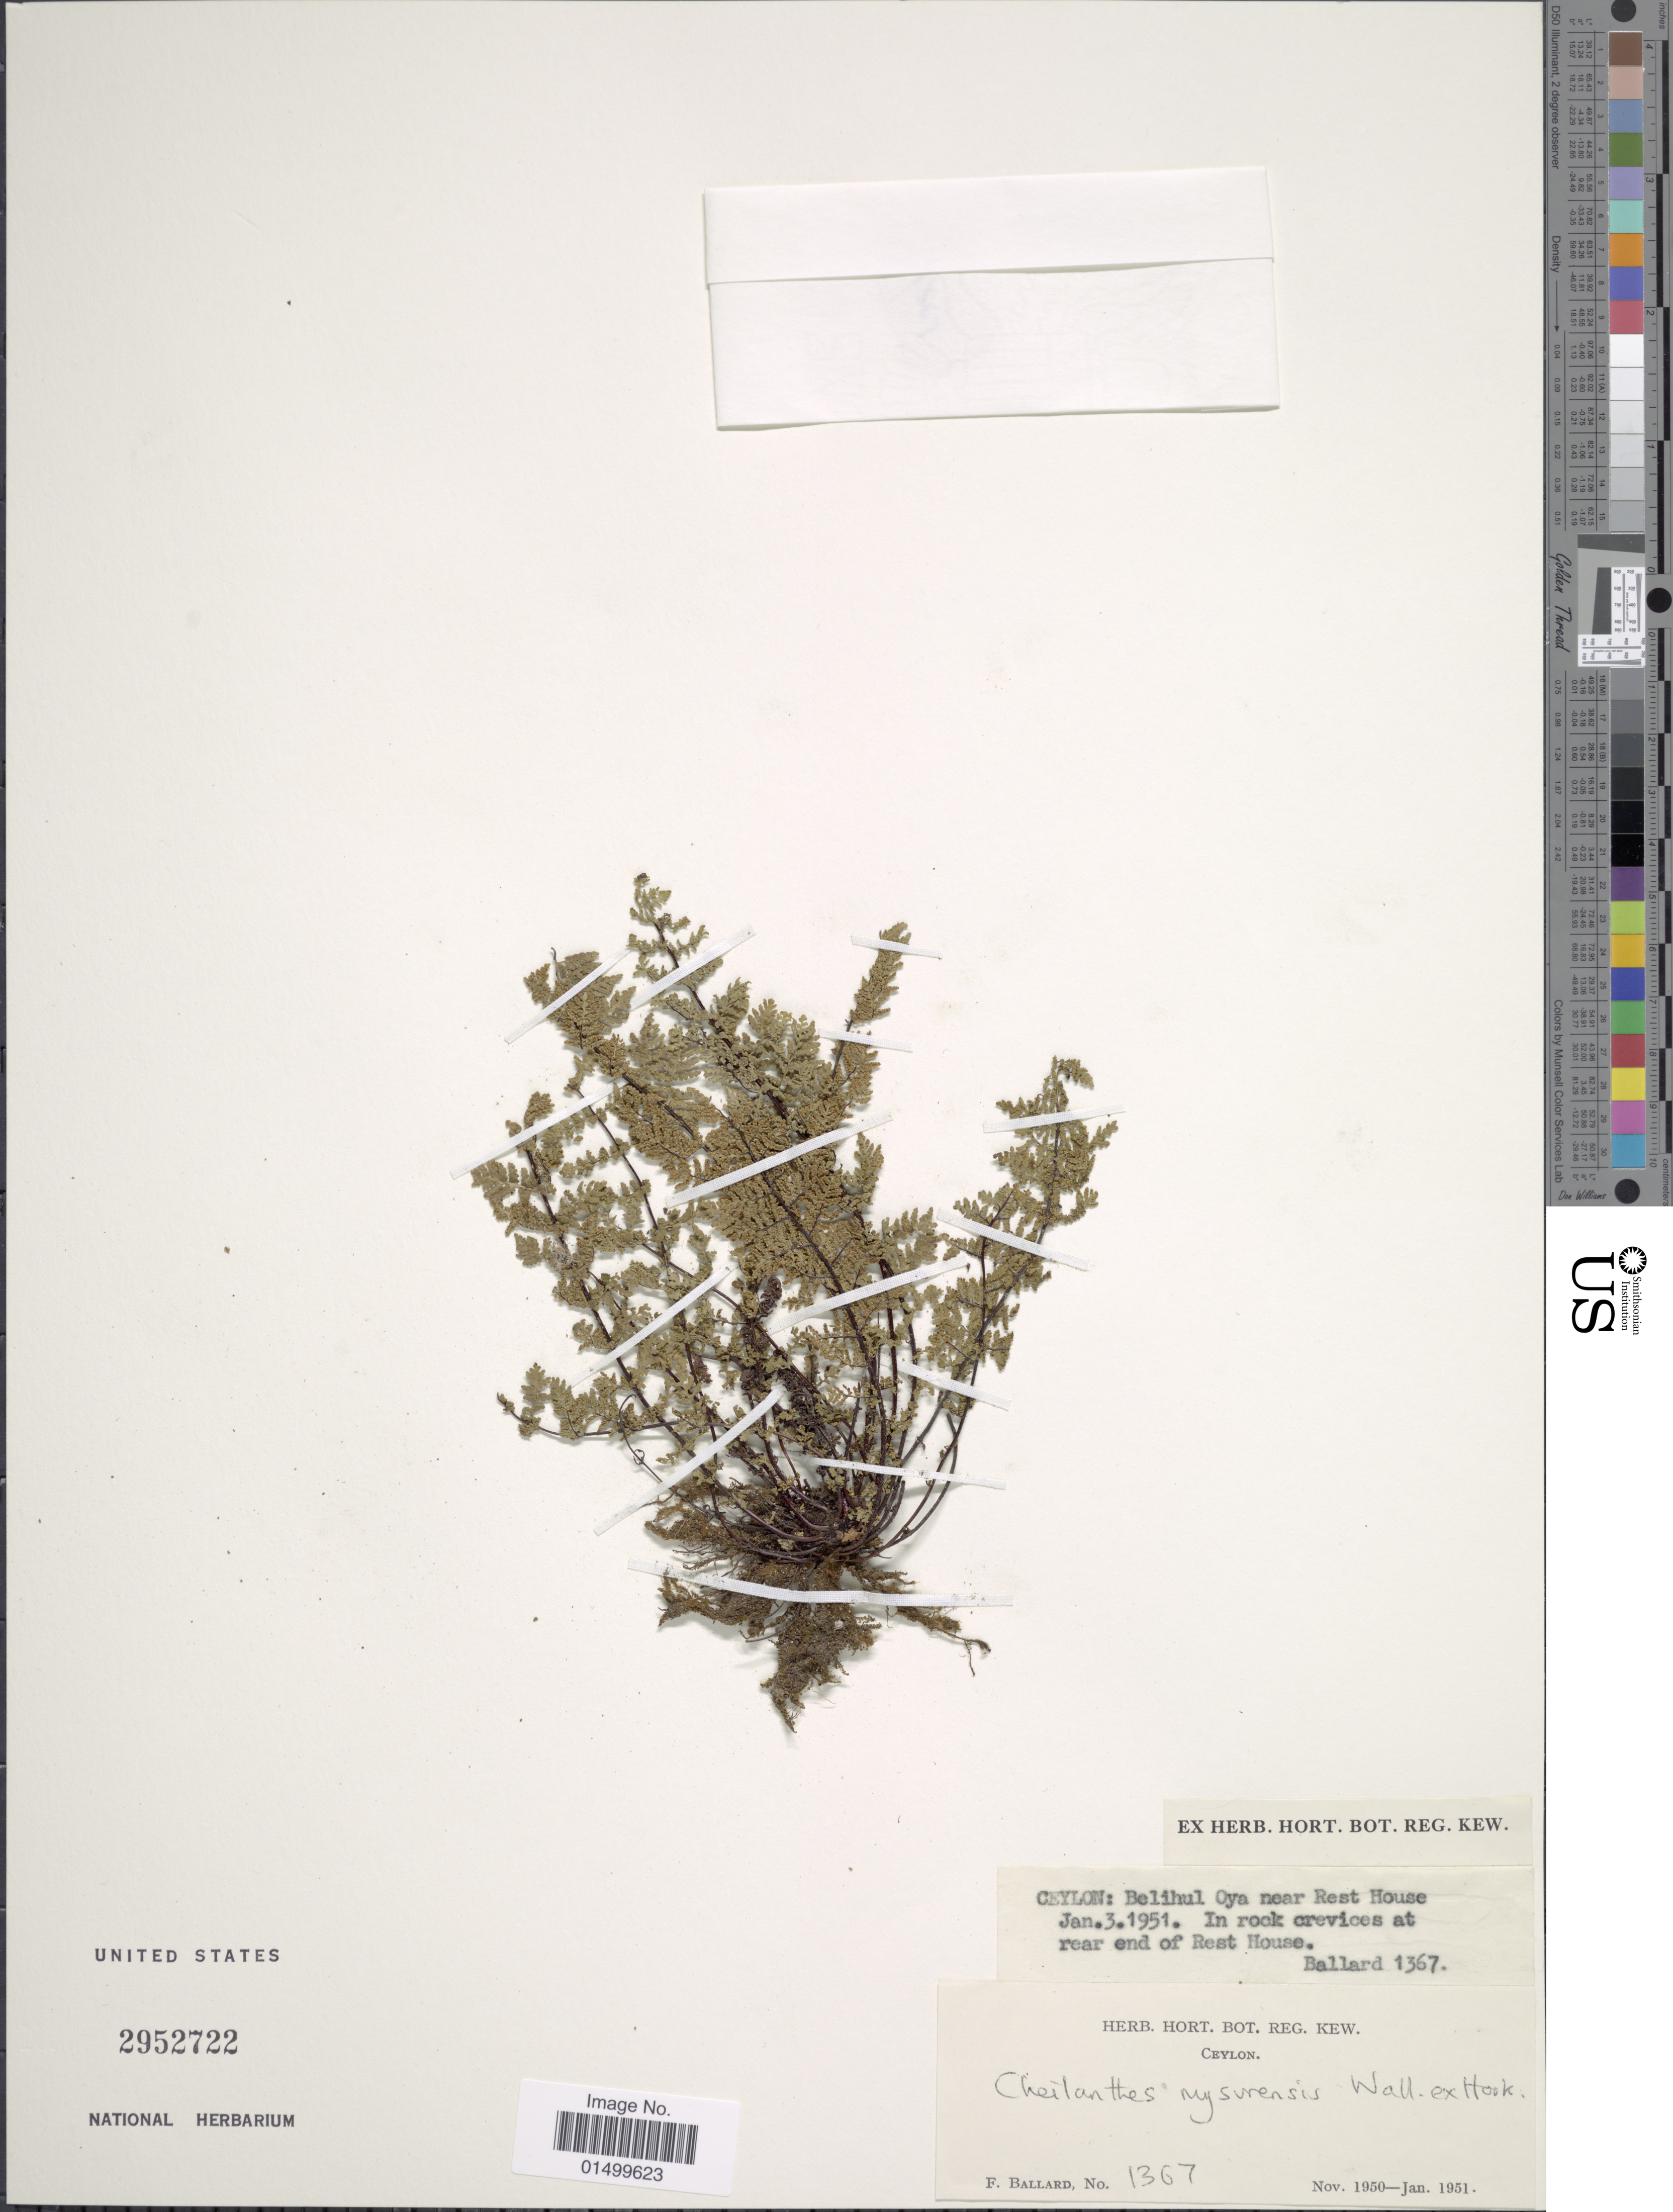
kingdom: Plantae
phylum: Tracheophyta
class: Polypodiopsida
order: Polypodiales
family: Pteridaceae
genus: Cheilanthes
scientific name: Cheilanthes mysurensis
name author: Wall. ex Hook.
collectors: F. Ballard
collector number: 1367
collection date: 1951-01-03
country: Sri Lanka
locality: Ceylon: Belihul Oya near Rest House. In rock crevices at rear end of Rest House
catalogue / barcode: US 2952722